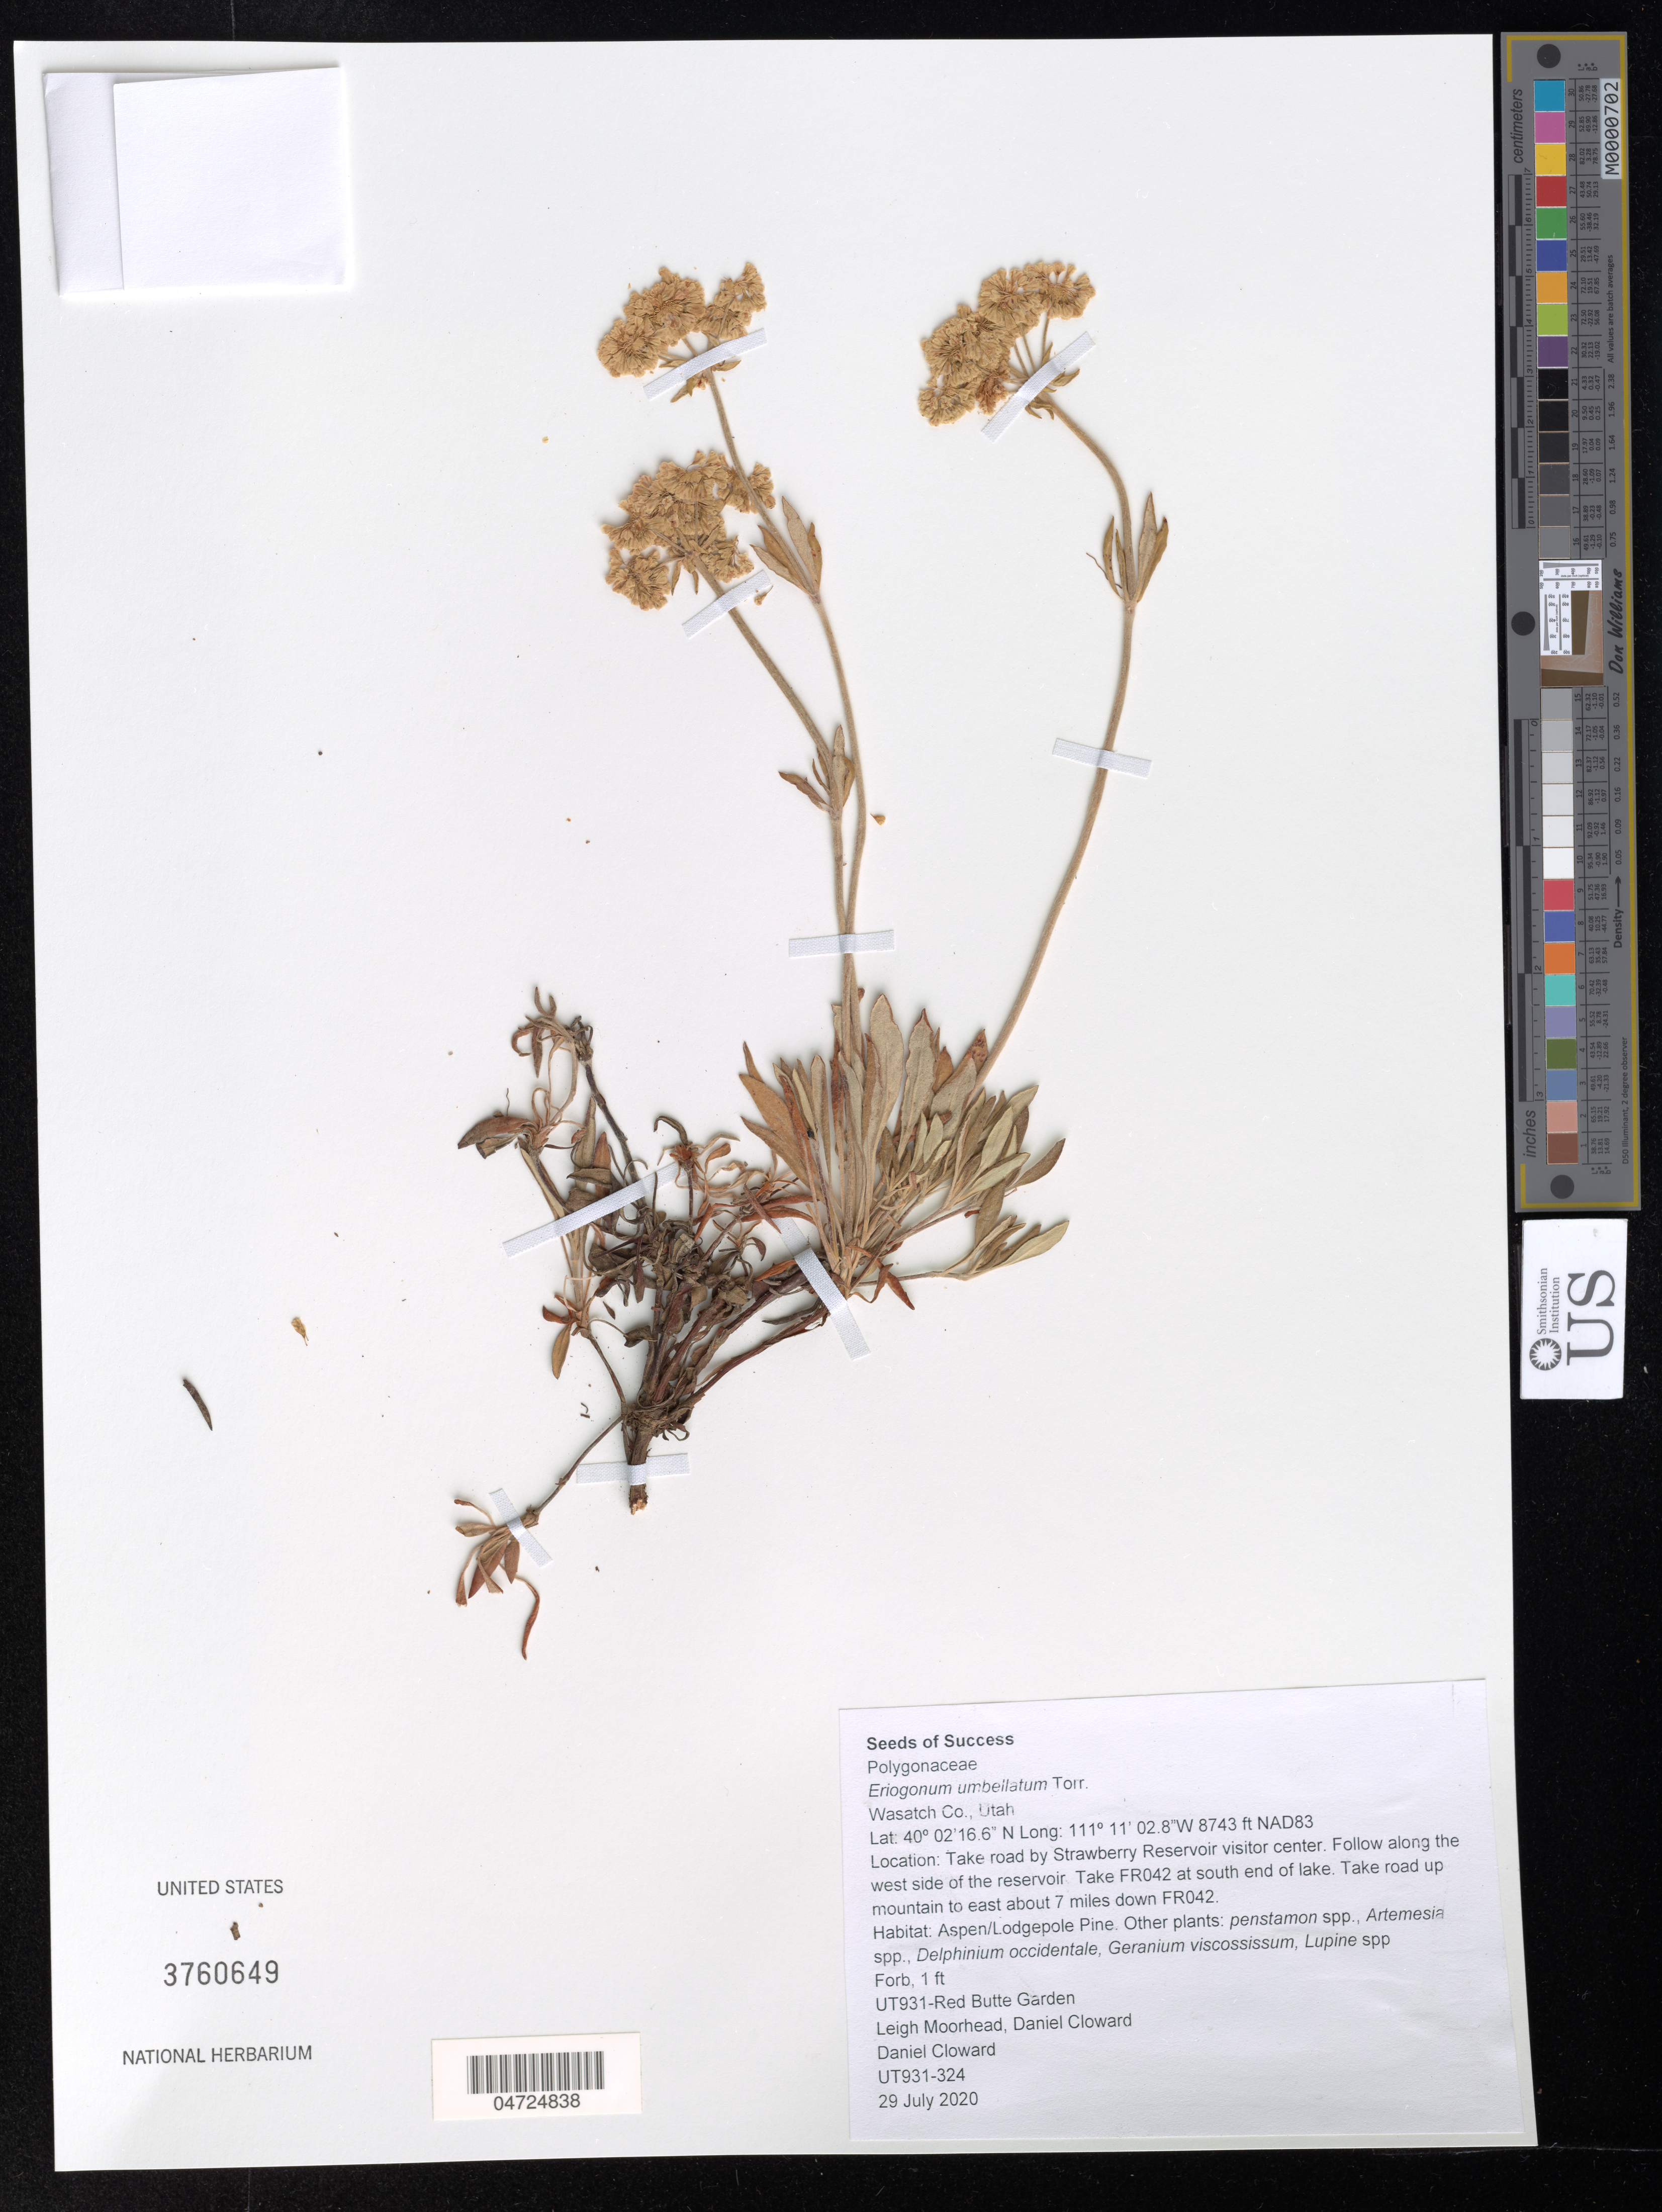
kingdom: Plantae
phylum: Tracheophyta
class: Magnoliopsida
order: Caryophyllales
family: Polygonaceae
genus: Eriogonum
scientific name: Eriogonum umbellatum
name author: Torr.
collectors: L. Moorhead & D. Cloward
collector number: UT931-324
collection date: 2020-07-29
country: United States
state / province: Utah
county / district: Wasatch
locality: Wasatch Co. NAD83. Take road by Strawberry Reservoir visitor center. Follow along the west side of the reservoir Take FR042 at south end of lake. Take road up mountain to east about 7 miles down FR042. UT931-Red Butte Garden.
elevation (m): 2665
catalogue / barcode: US 3760649